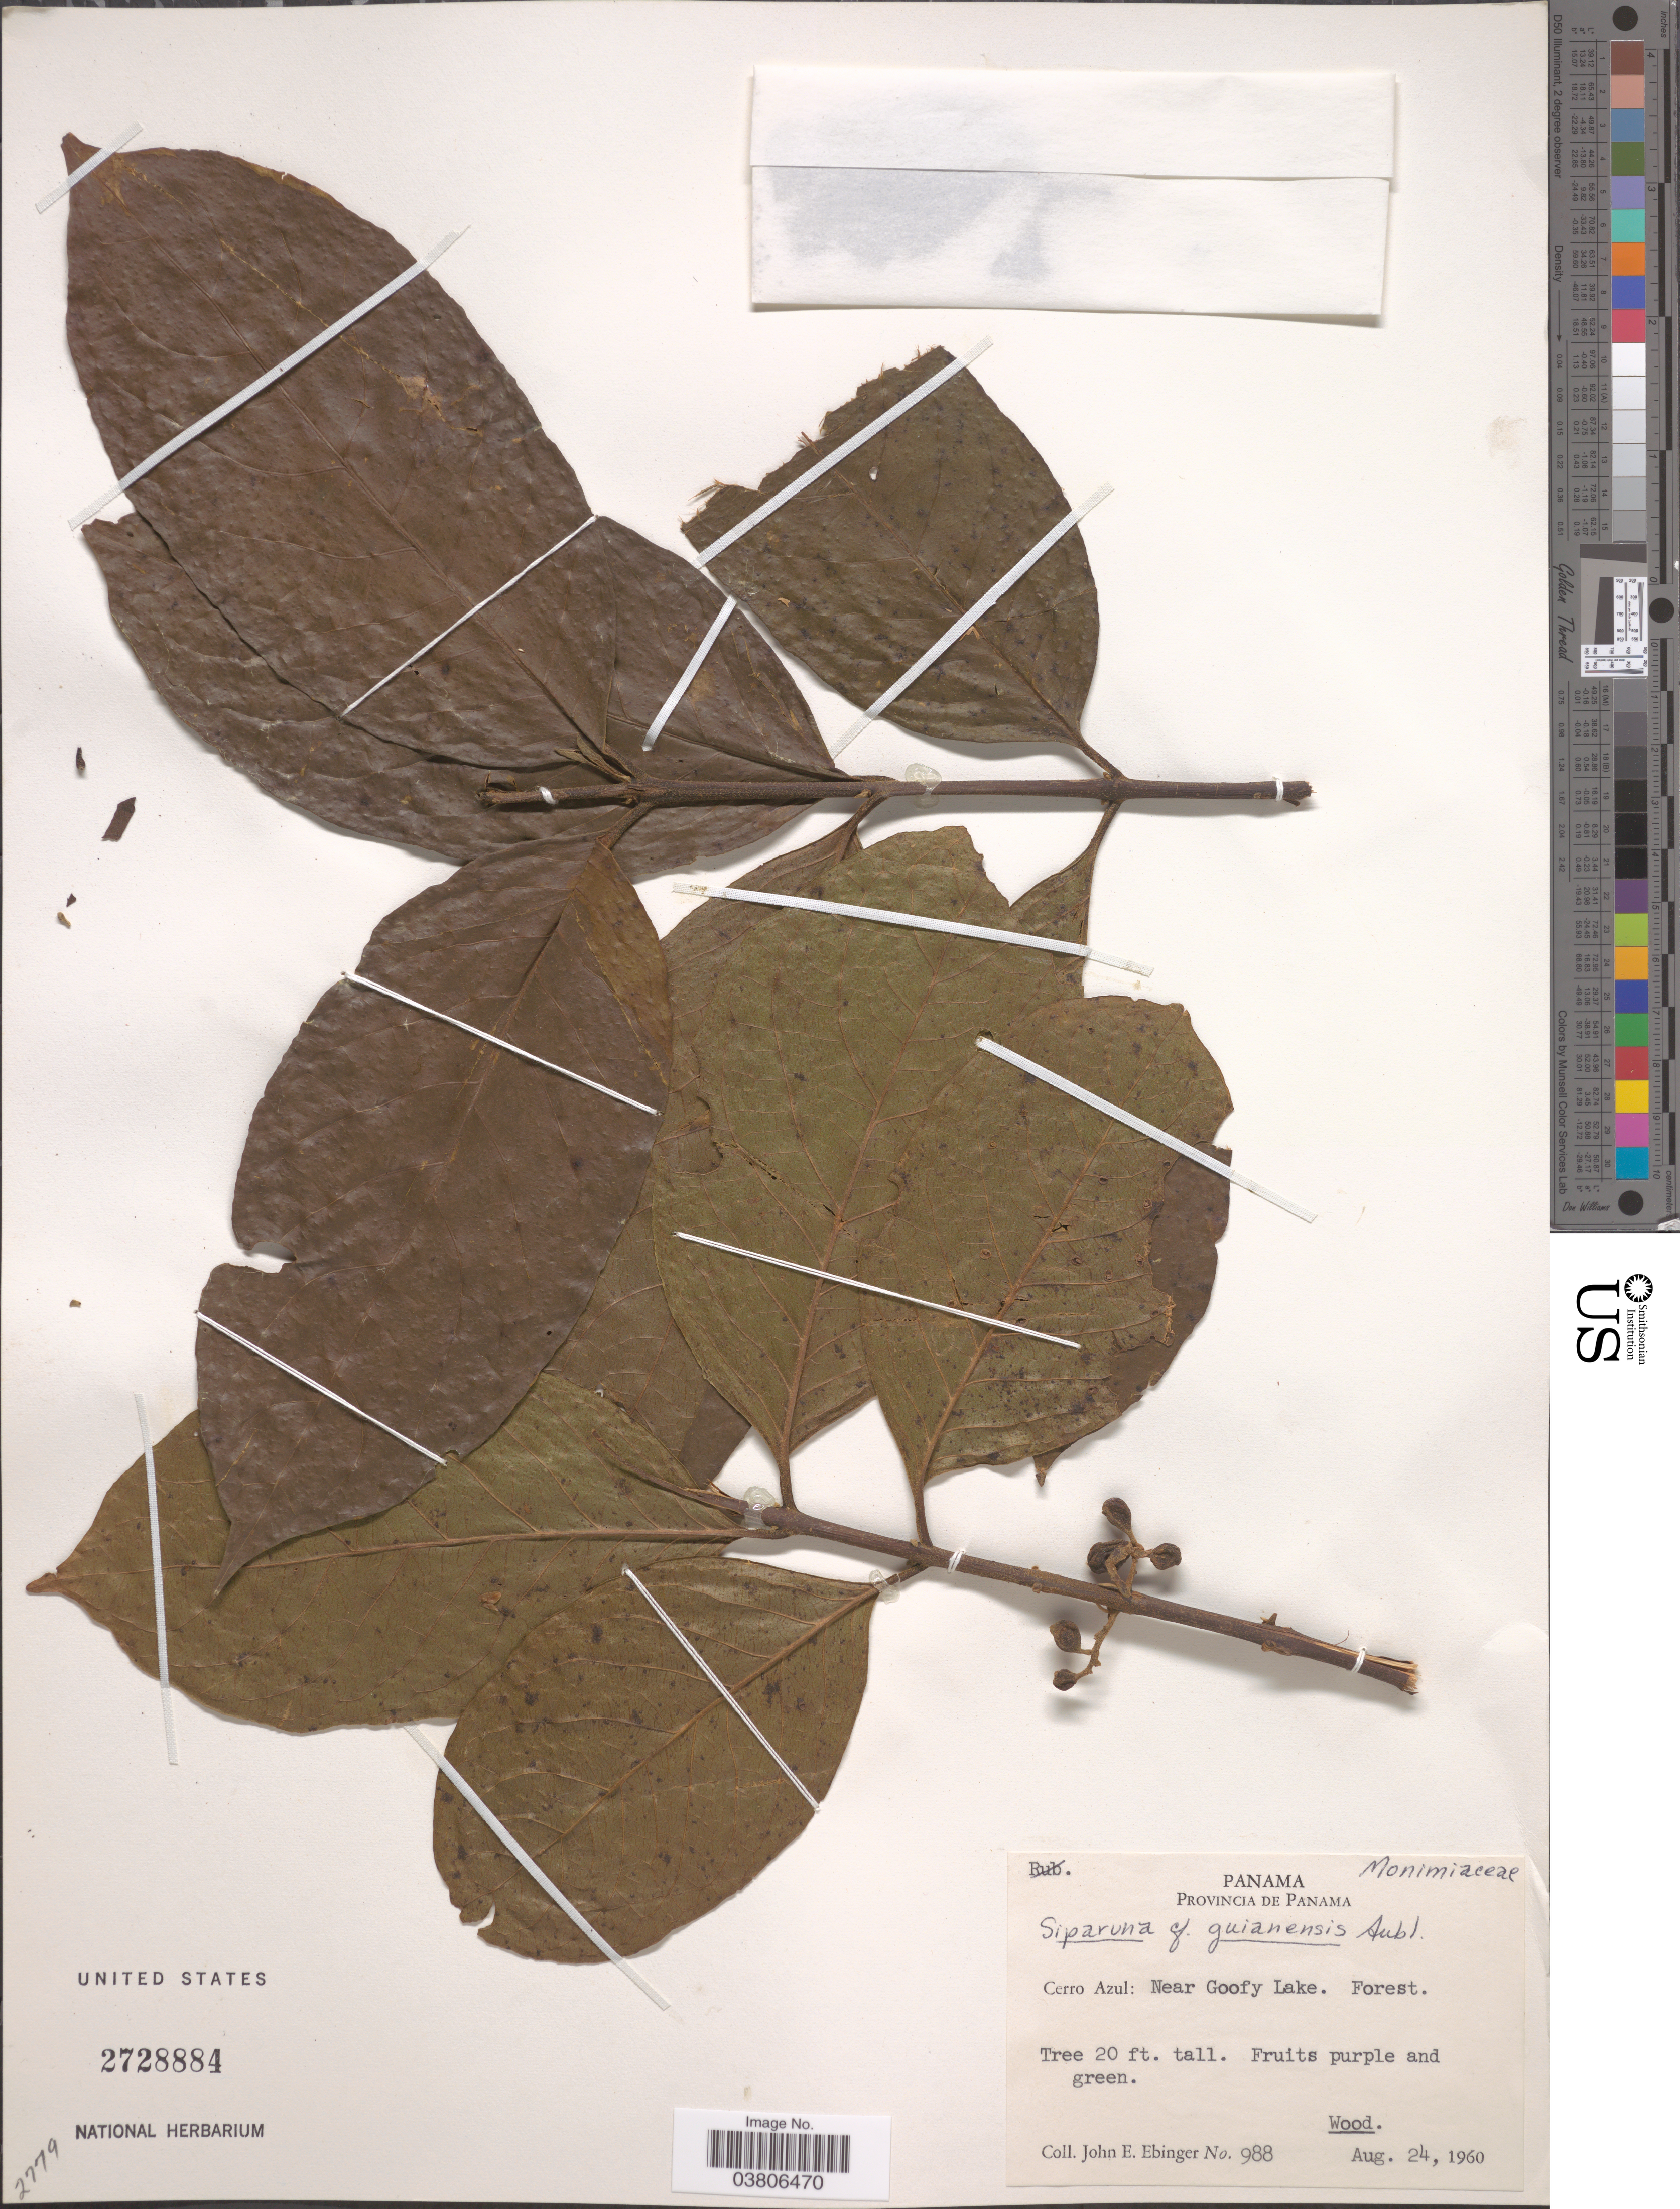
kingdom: Plantae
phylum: Tracheophyta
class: Magnoliopsida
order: Laurales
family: Siparunaceae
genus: Siparuna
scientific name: Siparuna guianensis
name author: Aubl.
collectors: J. Ebinger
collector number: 988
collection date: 1960-08-24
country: Panama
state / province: Panamá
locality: Cerro Azul: Near Goofy Lake.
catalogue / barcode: US 2728884